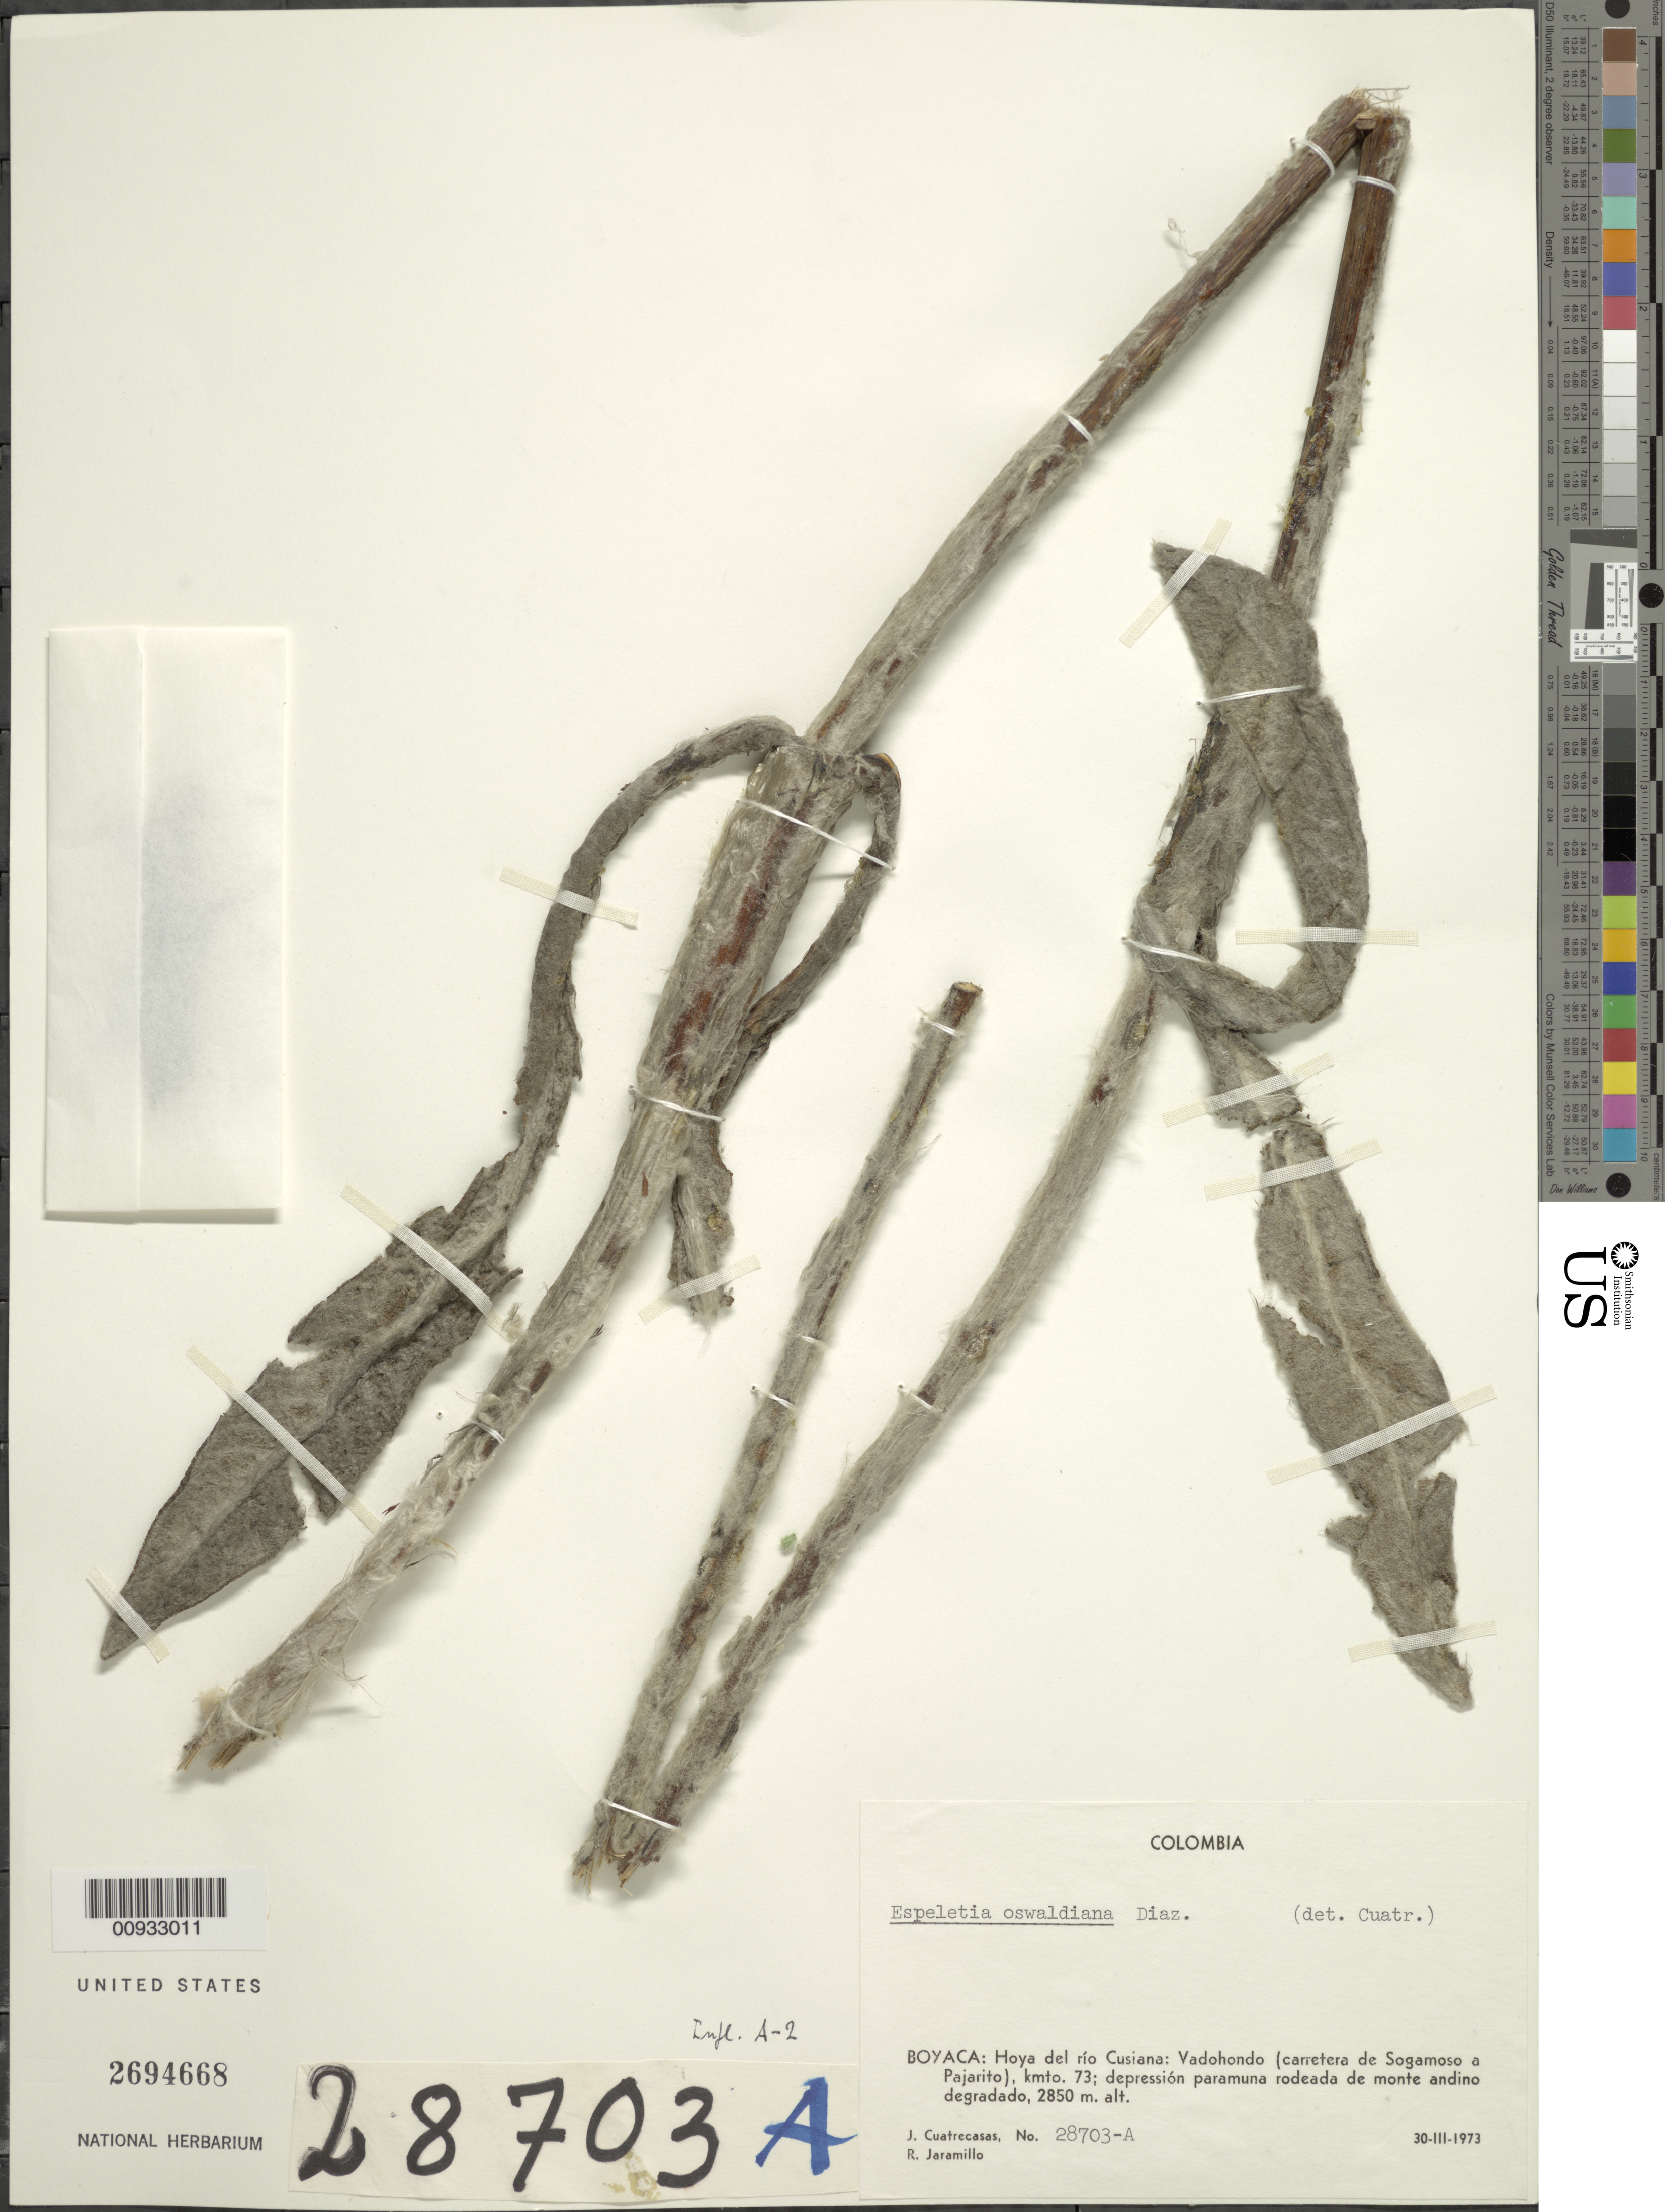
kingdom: Plantae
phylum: Tracheophyta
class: Magnoliopsida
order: Asterales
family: Asteraceae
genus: Espeletia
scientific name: Espeletia oswaldiana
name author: S. Díaz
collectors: J. Cuatrecasas & R. Jaramillo M.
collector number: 28703-A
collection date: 1973-03-30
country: Colombia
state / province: Boyacá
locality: Hoya del rio Cusiana, Vadohondo (carretera de Sogamoso a Pajarito), kmto. 73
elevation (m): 2850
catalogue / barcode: US 2694668